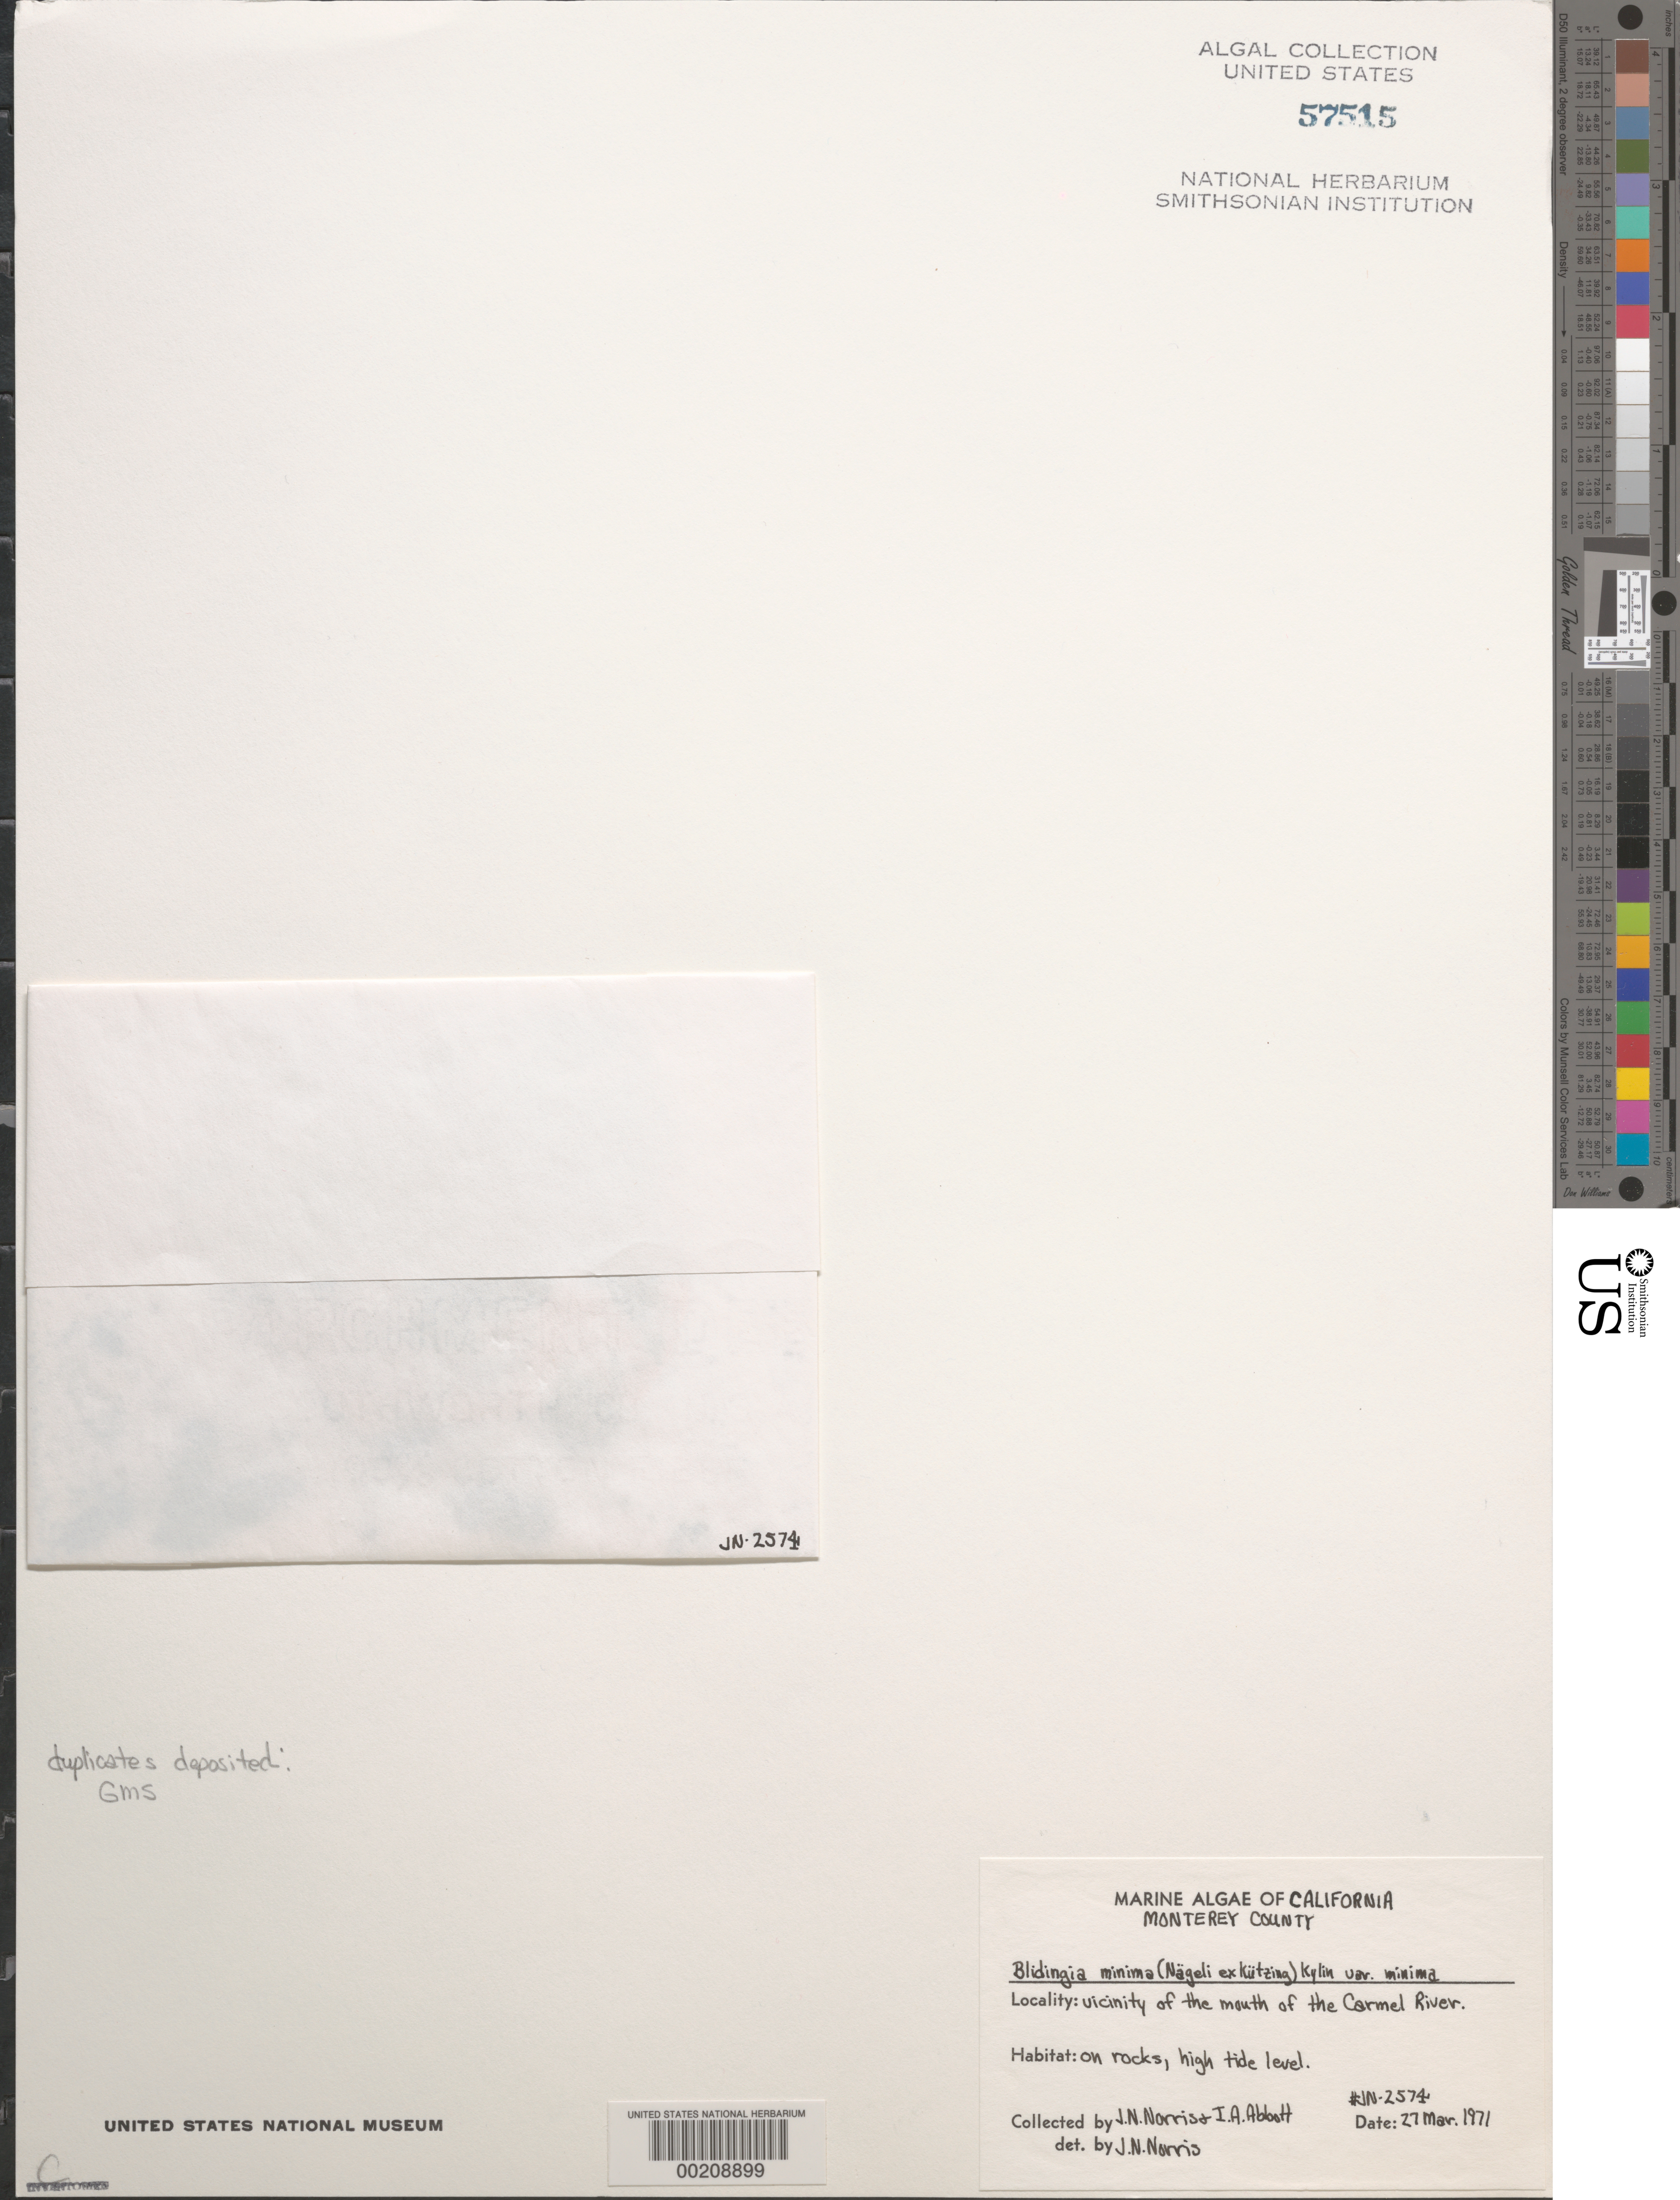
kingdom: Plantae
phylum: Chlorophyta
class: Ulvophyceae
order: Ulvales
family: Kornmanniaceae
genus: Blidingia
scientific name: Blidingia minima var. minima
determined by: Norris, James N.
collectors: J. N. Norris & I. A. Abbott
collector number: JN-2574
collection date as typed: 27 Mar 1971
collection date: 1971-03-27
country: United States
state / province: California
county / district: Monterey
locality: Carmel River mouth area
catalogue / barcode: US 57515